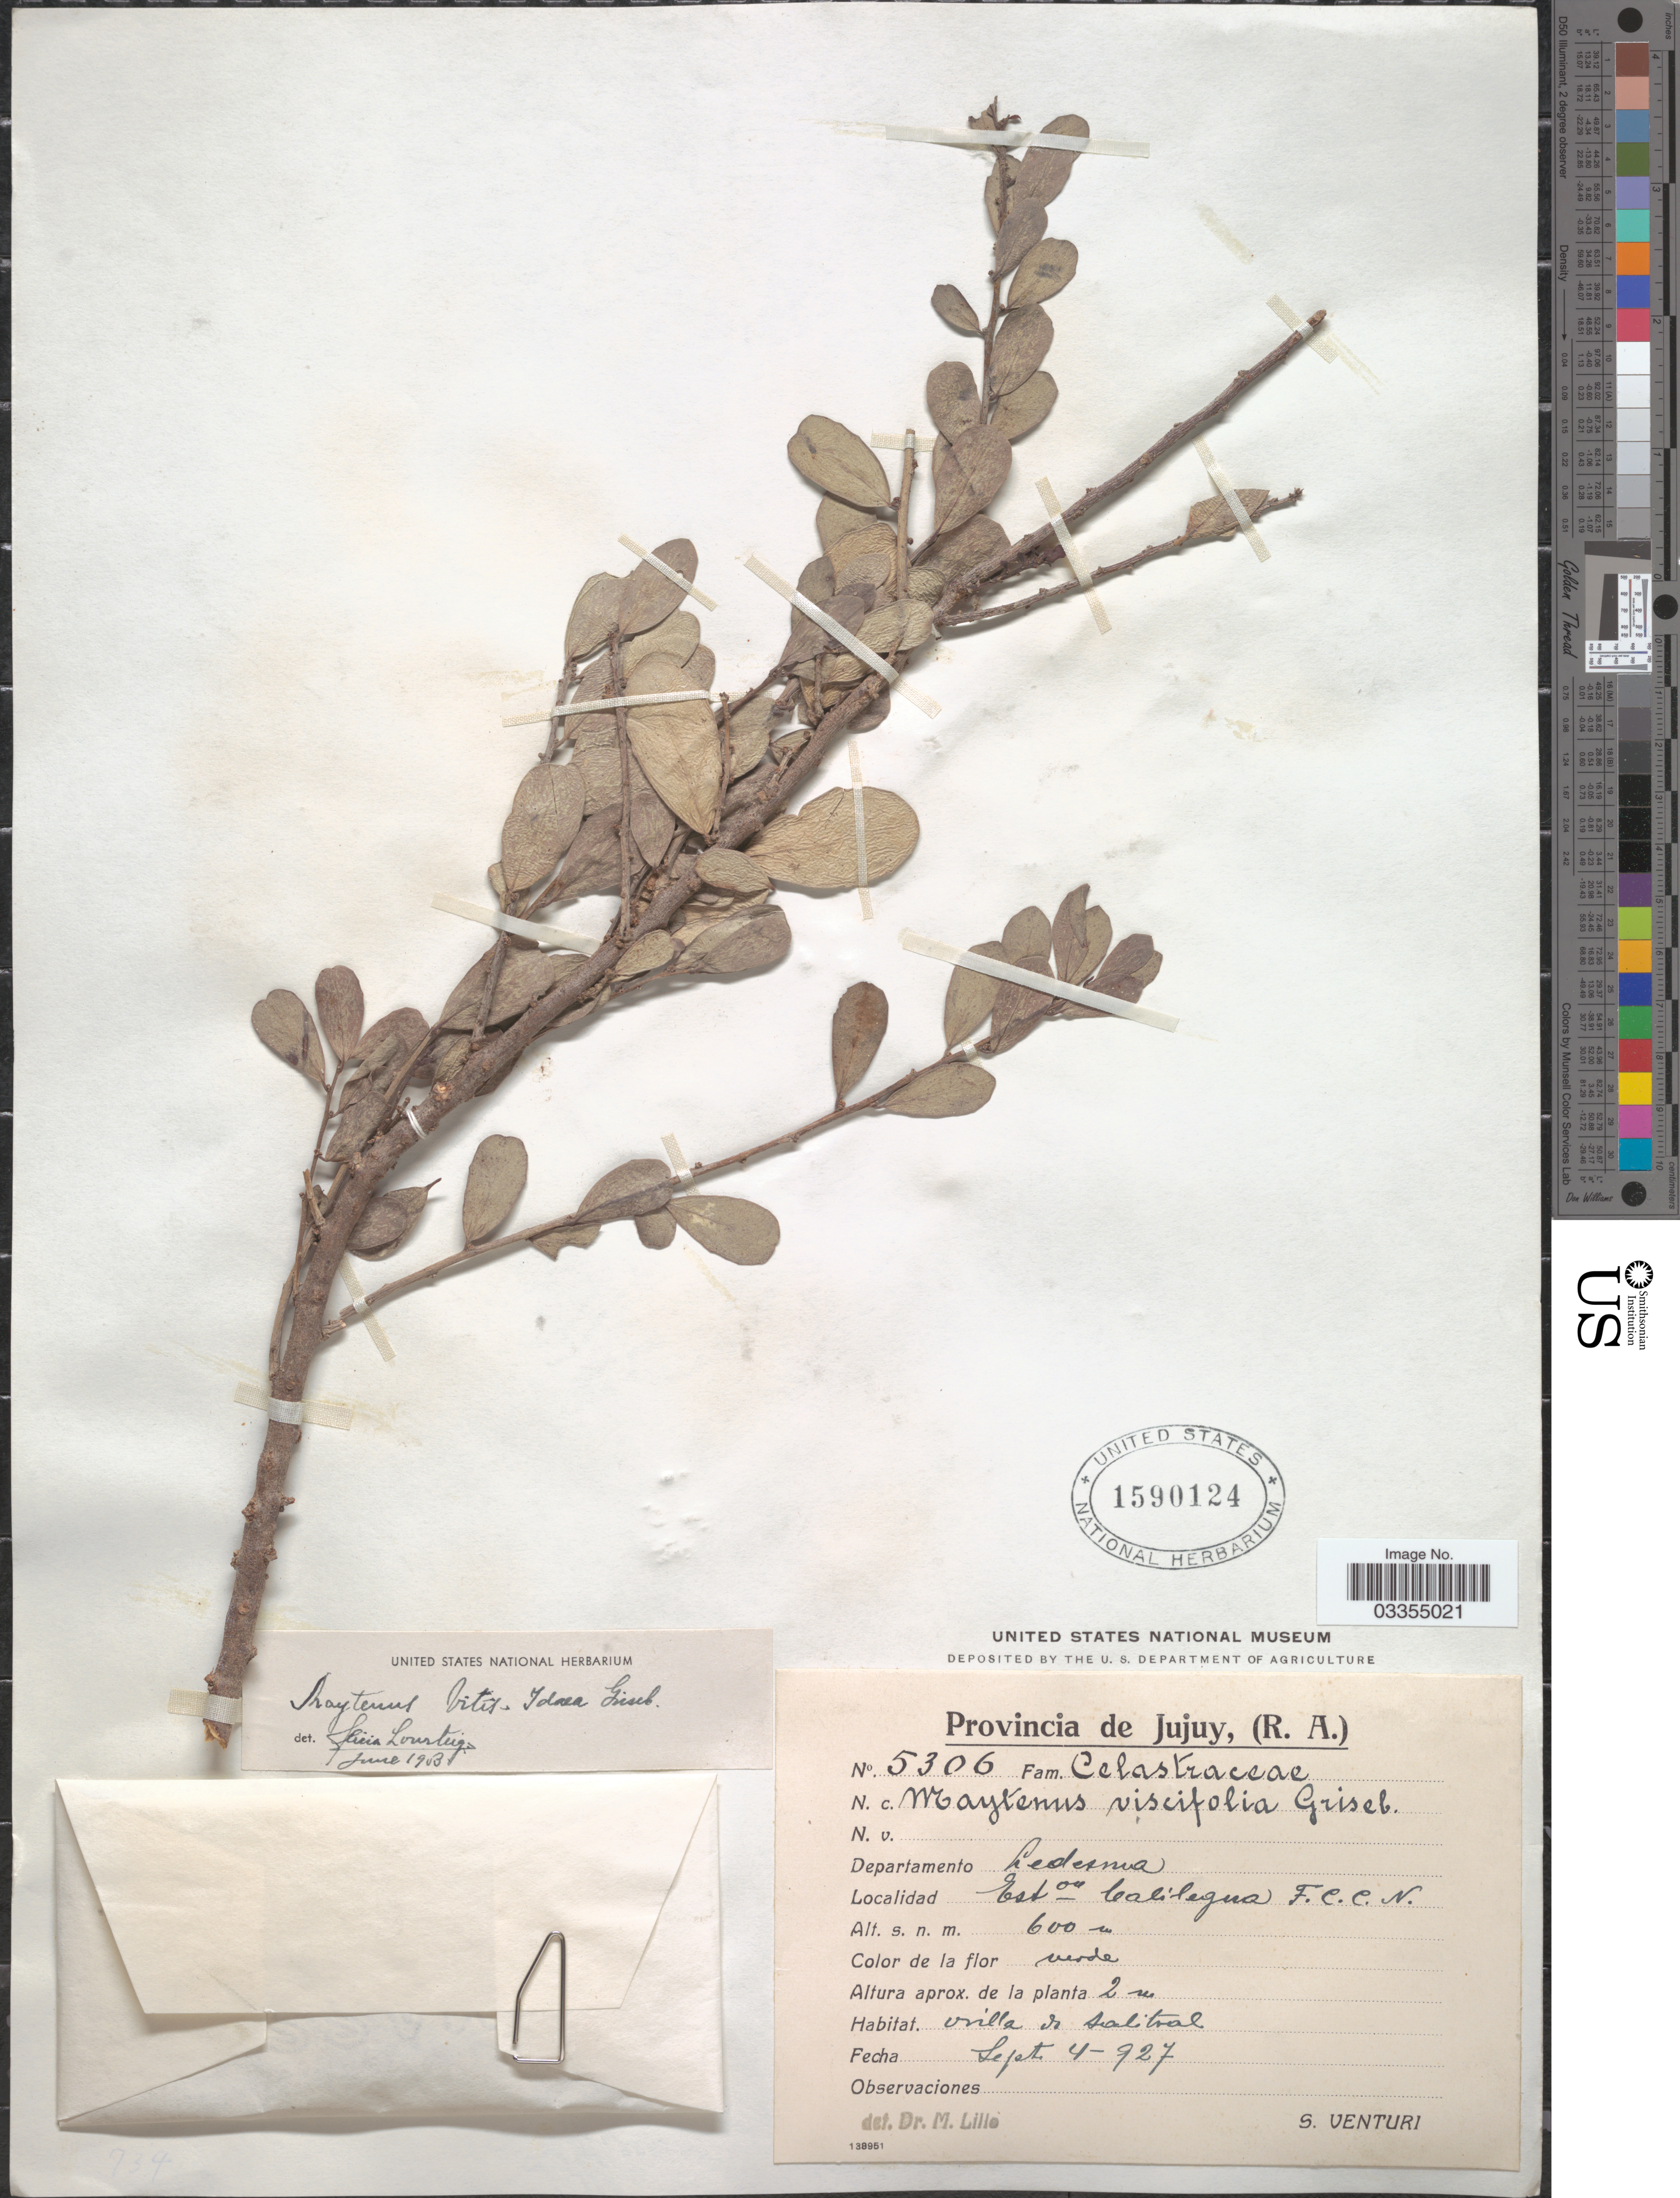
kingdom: Plantae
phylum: Tracheophyta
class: Magnoliopsida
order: Celastrales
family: Celastraceae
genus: Tricerma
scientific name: Tricerma vitis-idaeum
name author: (Griseb.) Lundell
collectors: S. Venturi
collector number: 5306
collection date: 1927-09-04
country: Argentina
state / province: Jujuy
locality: Departamento Ledesma. Eston. Calilegua F.C.C.N.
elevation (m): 600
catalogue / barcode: US 1590124